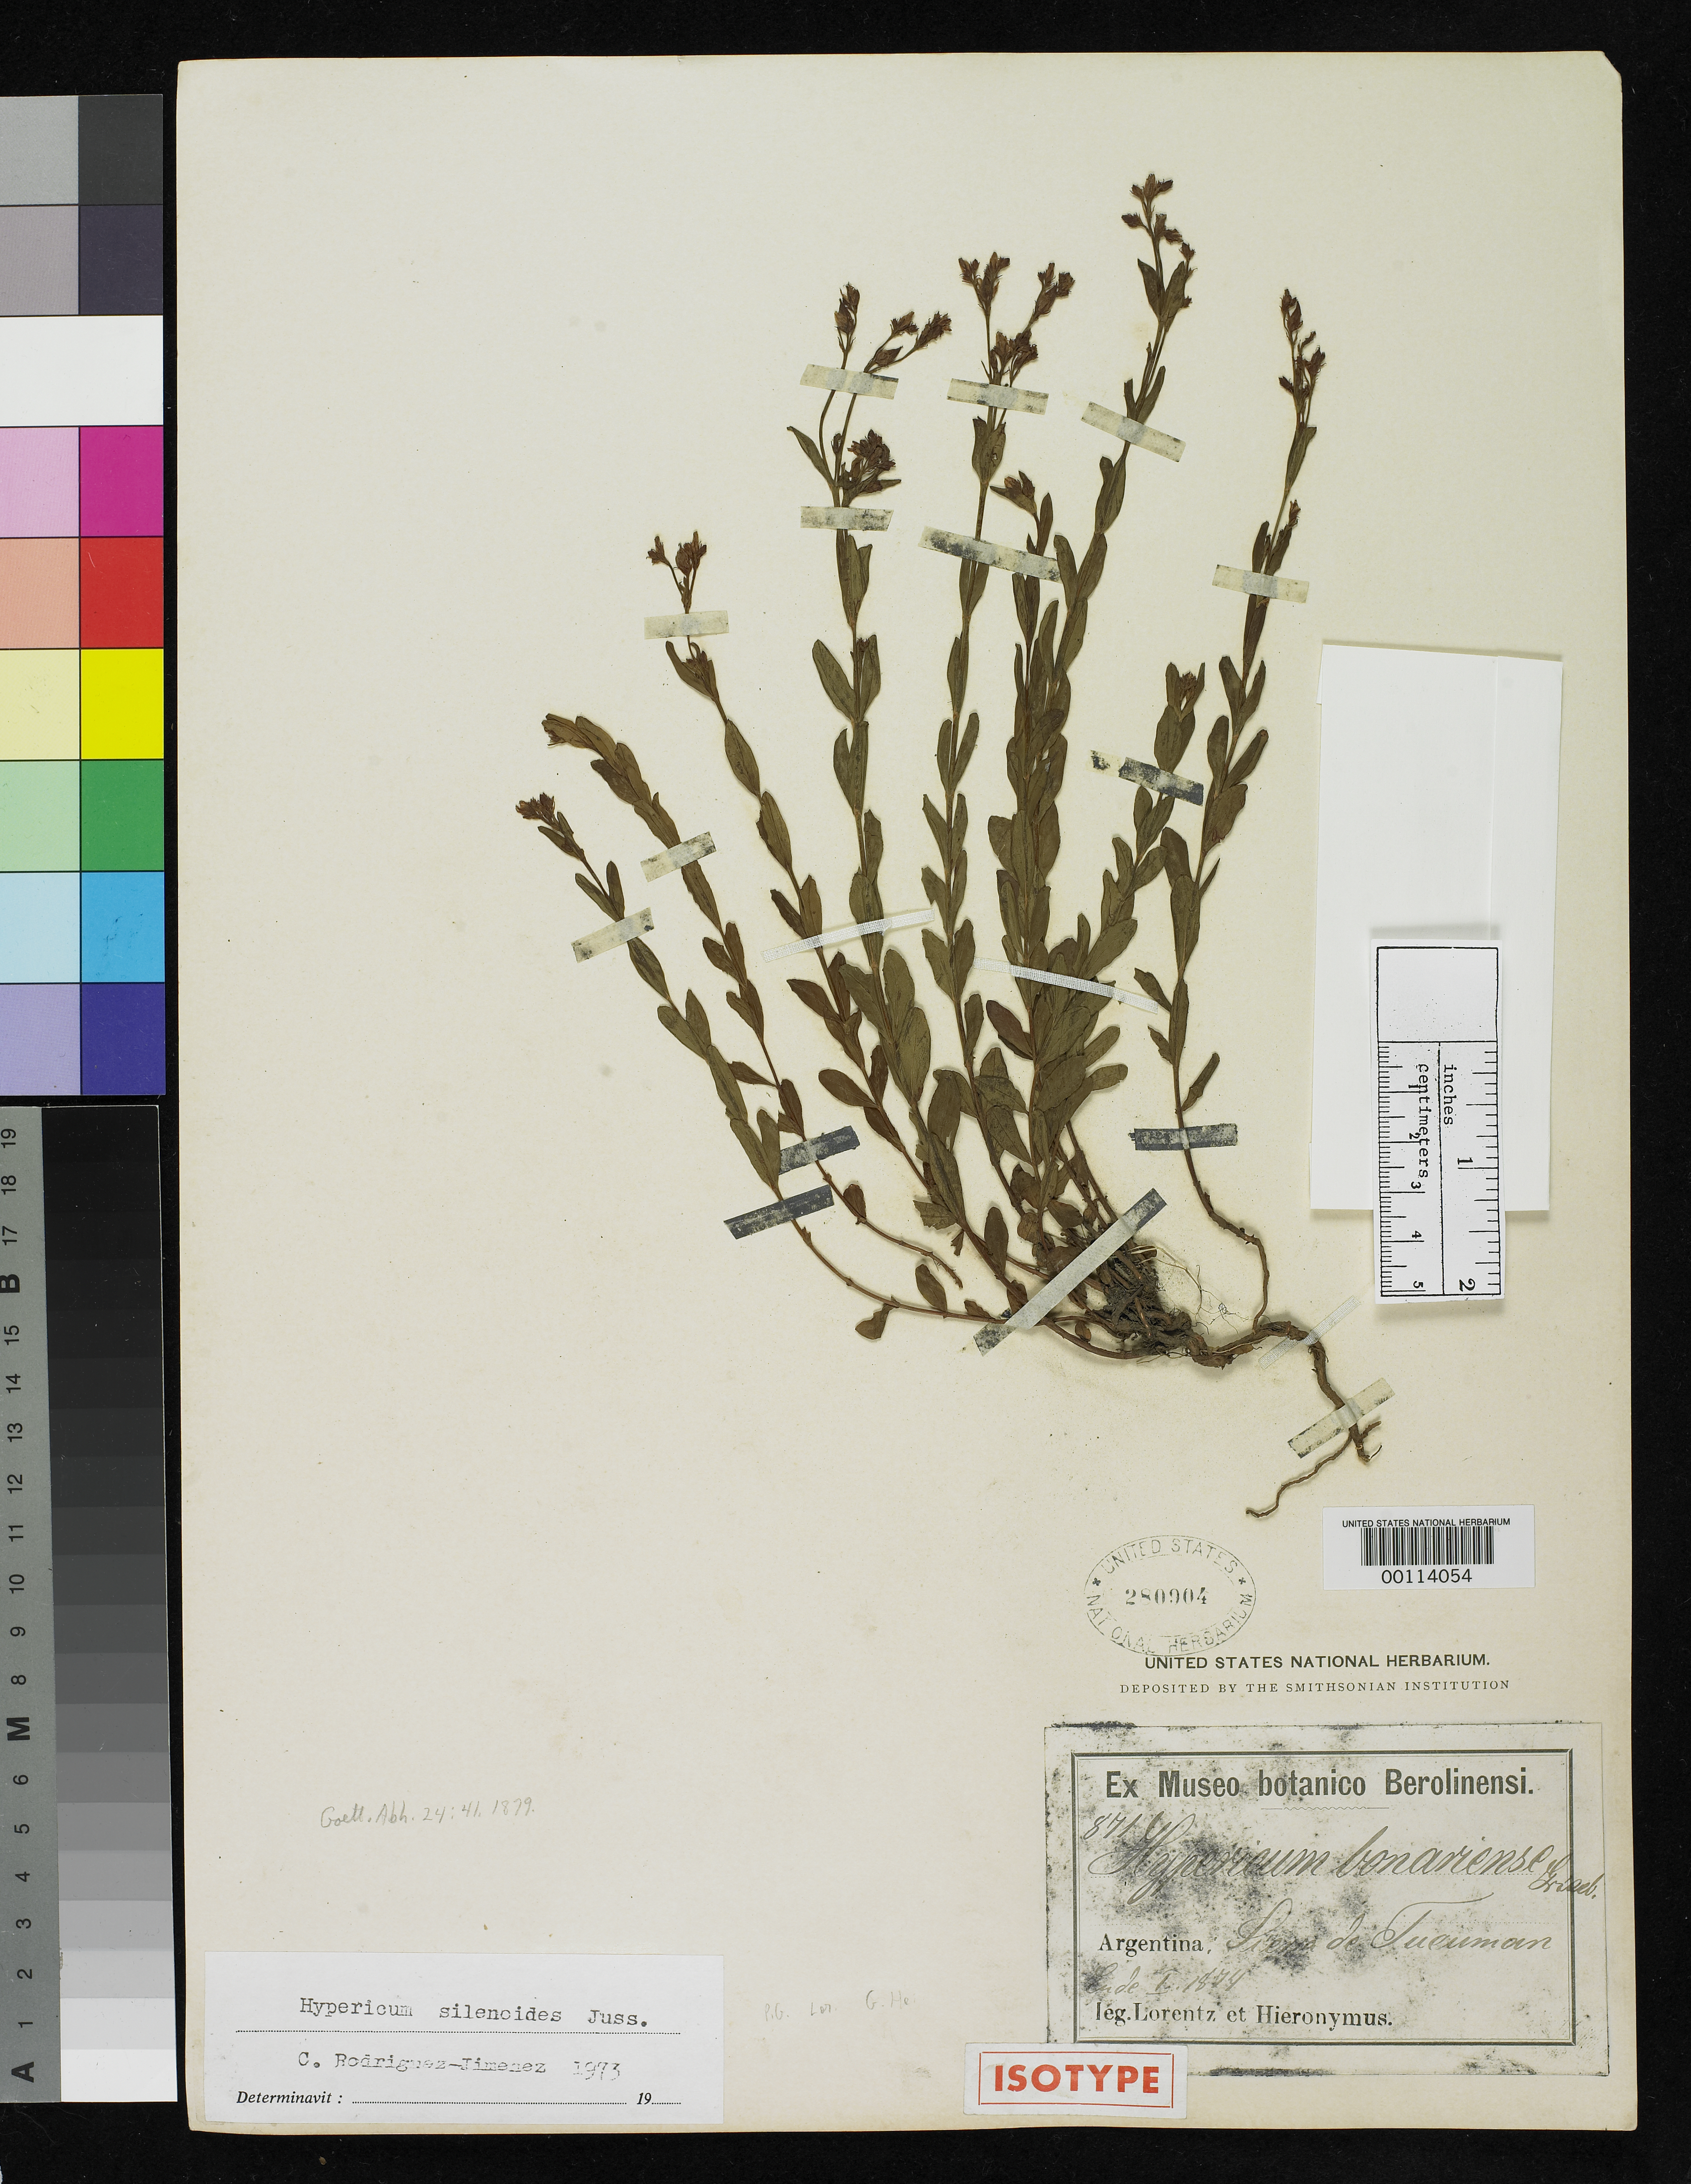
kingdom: Plantae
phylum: Tracheophyta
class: Magnoliopsida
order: Malpighiales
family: Hypericaceae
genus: Hypericum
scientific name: Hypericum bonariense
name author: Griseb.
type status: Isotype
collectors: P. G. Lorentz & G. H. Hieronymus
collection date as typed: Jan 1874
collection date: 1874-01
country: Argentina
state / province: Tucumán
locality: Sierra de Tucuman.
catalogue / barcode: US 280904